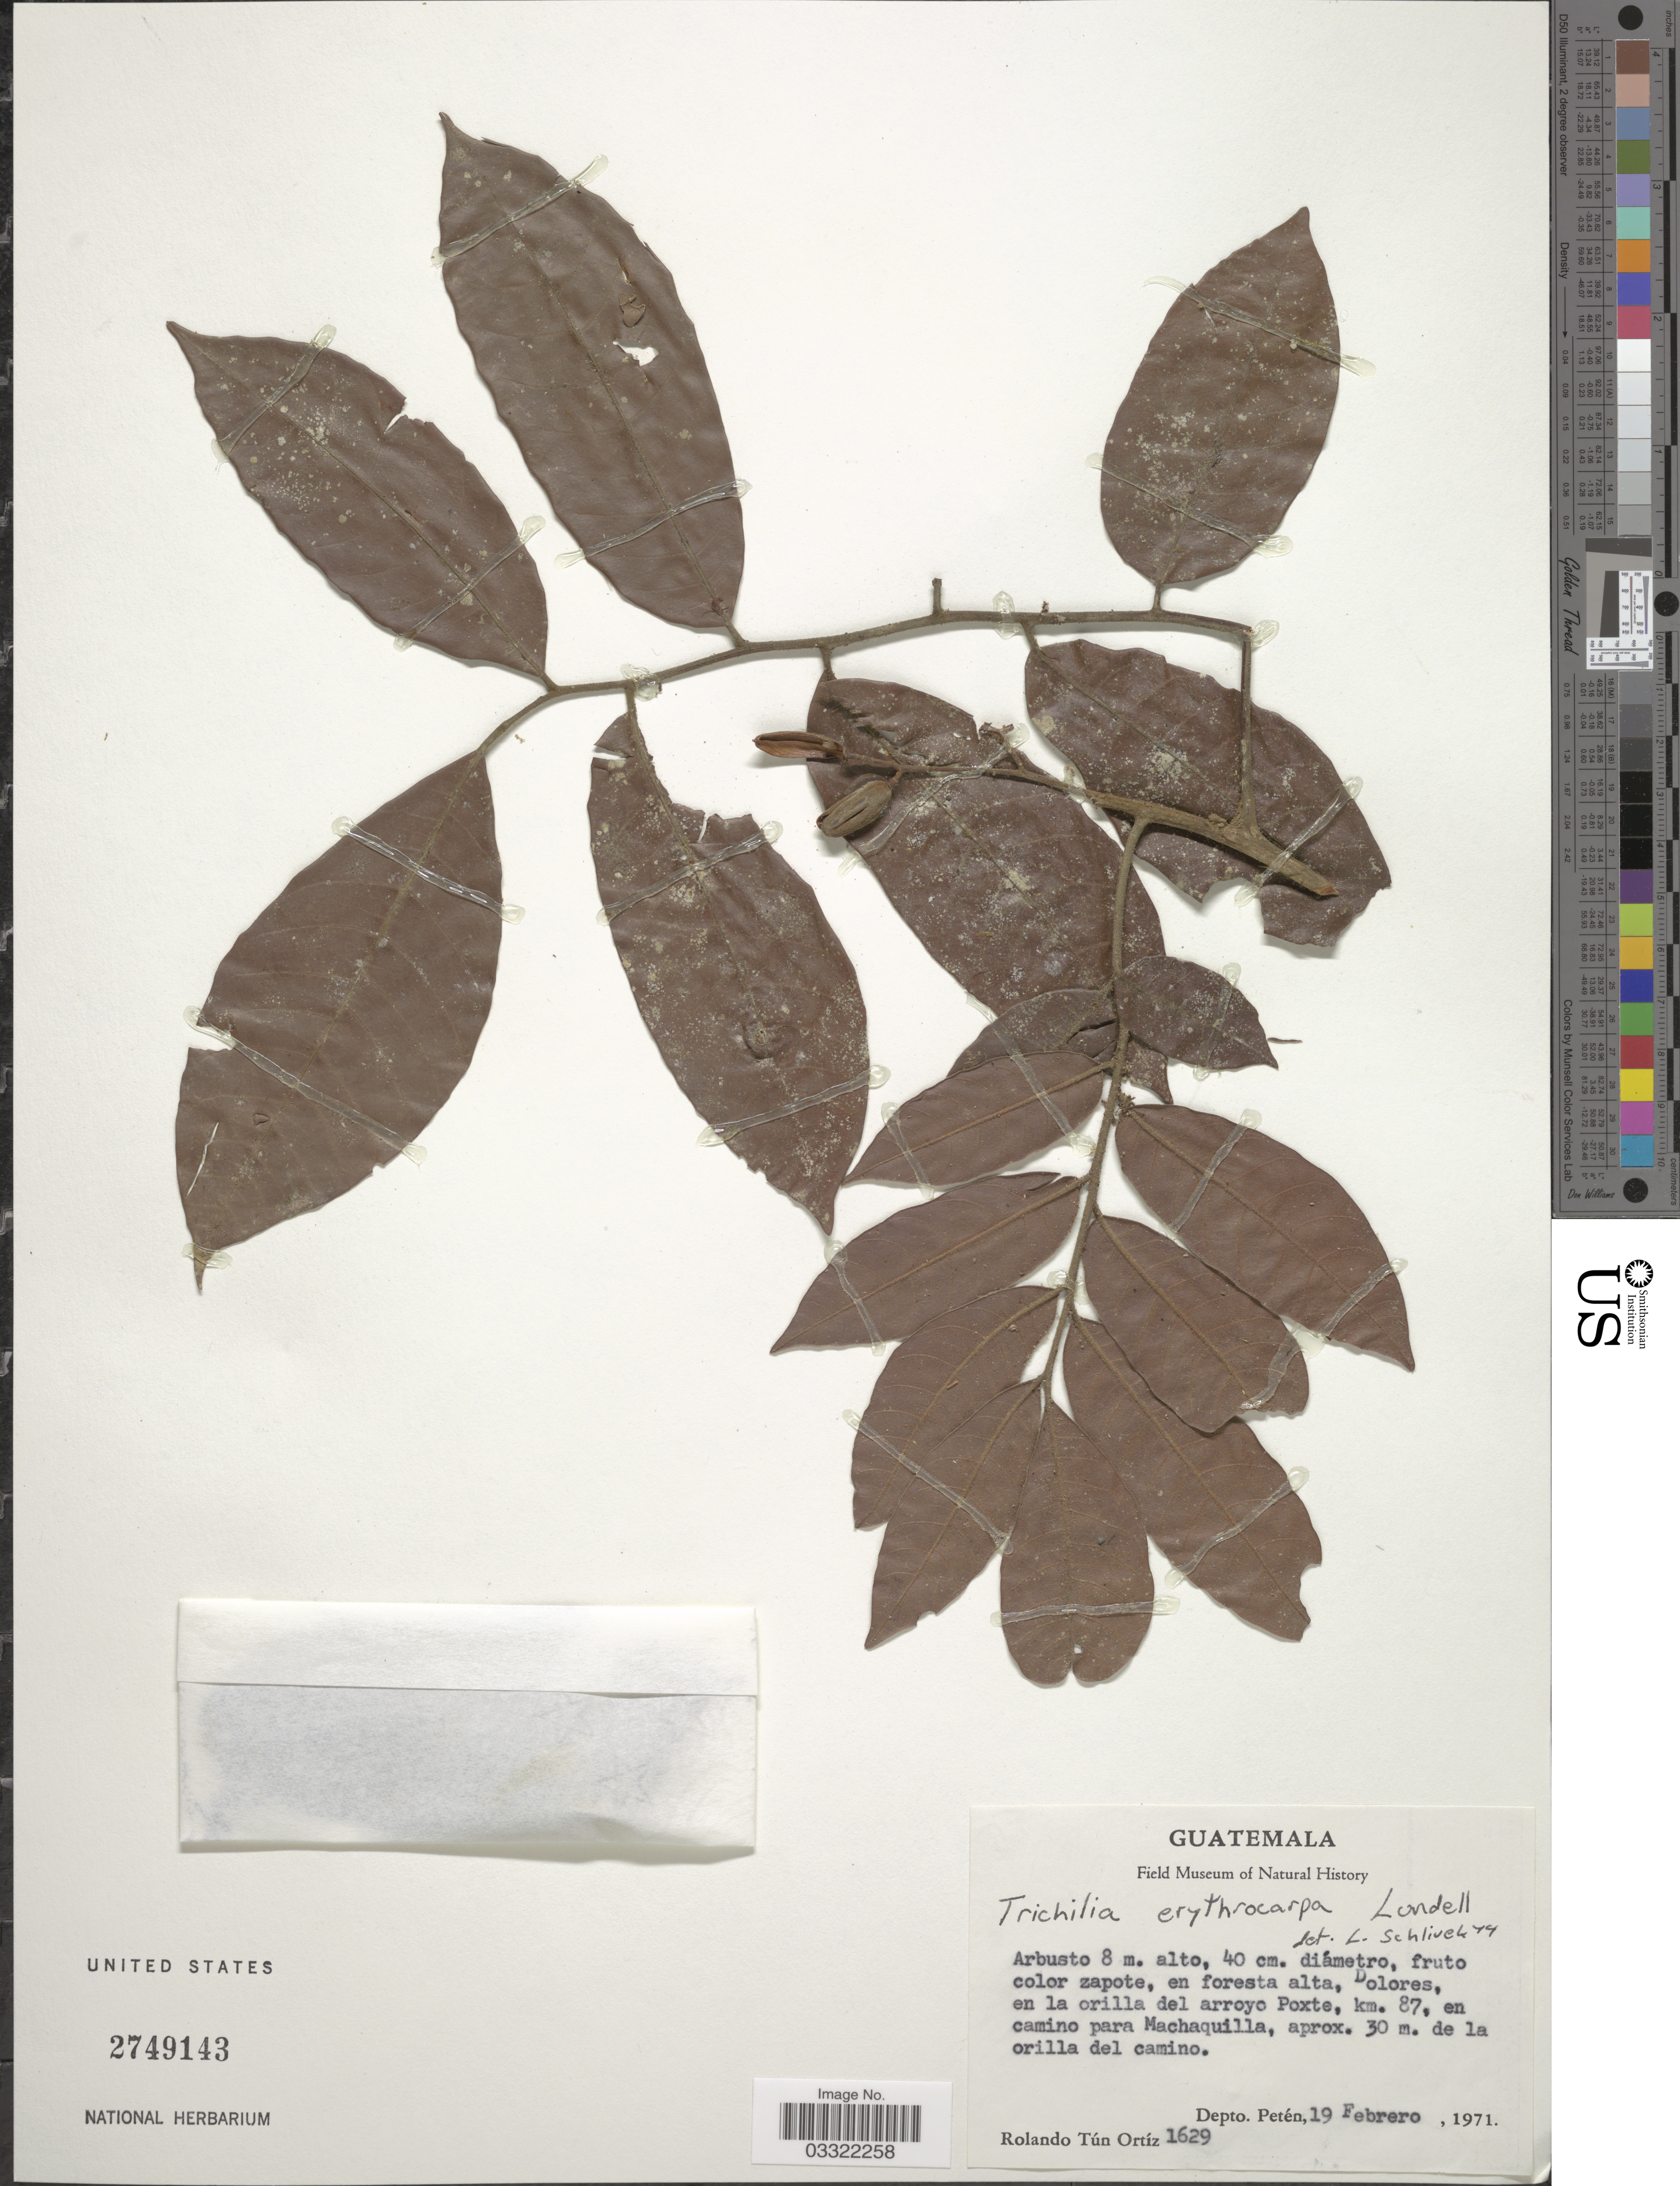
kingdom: Plantae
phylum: Tracheophyta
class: Magnoliopsida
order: Sapindales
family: Meliaceae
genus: Trichilia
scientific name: Trichilia erythrocarpa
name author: Lundell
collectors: R. Tún Ortíz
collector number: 1629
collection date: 1971-02-19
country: Guatemala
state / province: El Petén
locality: Dolores, en la orilla del arroyo Poxte, km. 87, en camino para Machaquilla, aprox. 30 m. de la orilla del camino. Depto. Petén.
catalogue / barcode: US 2749143